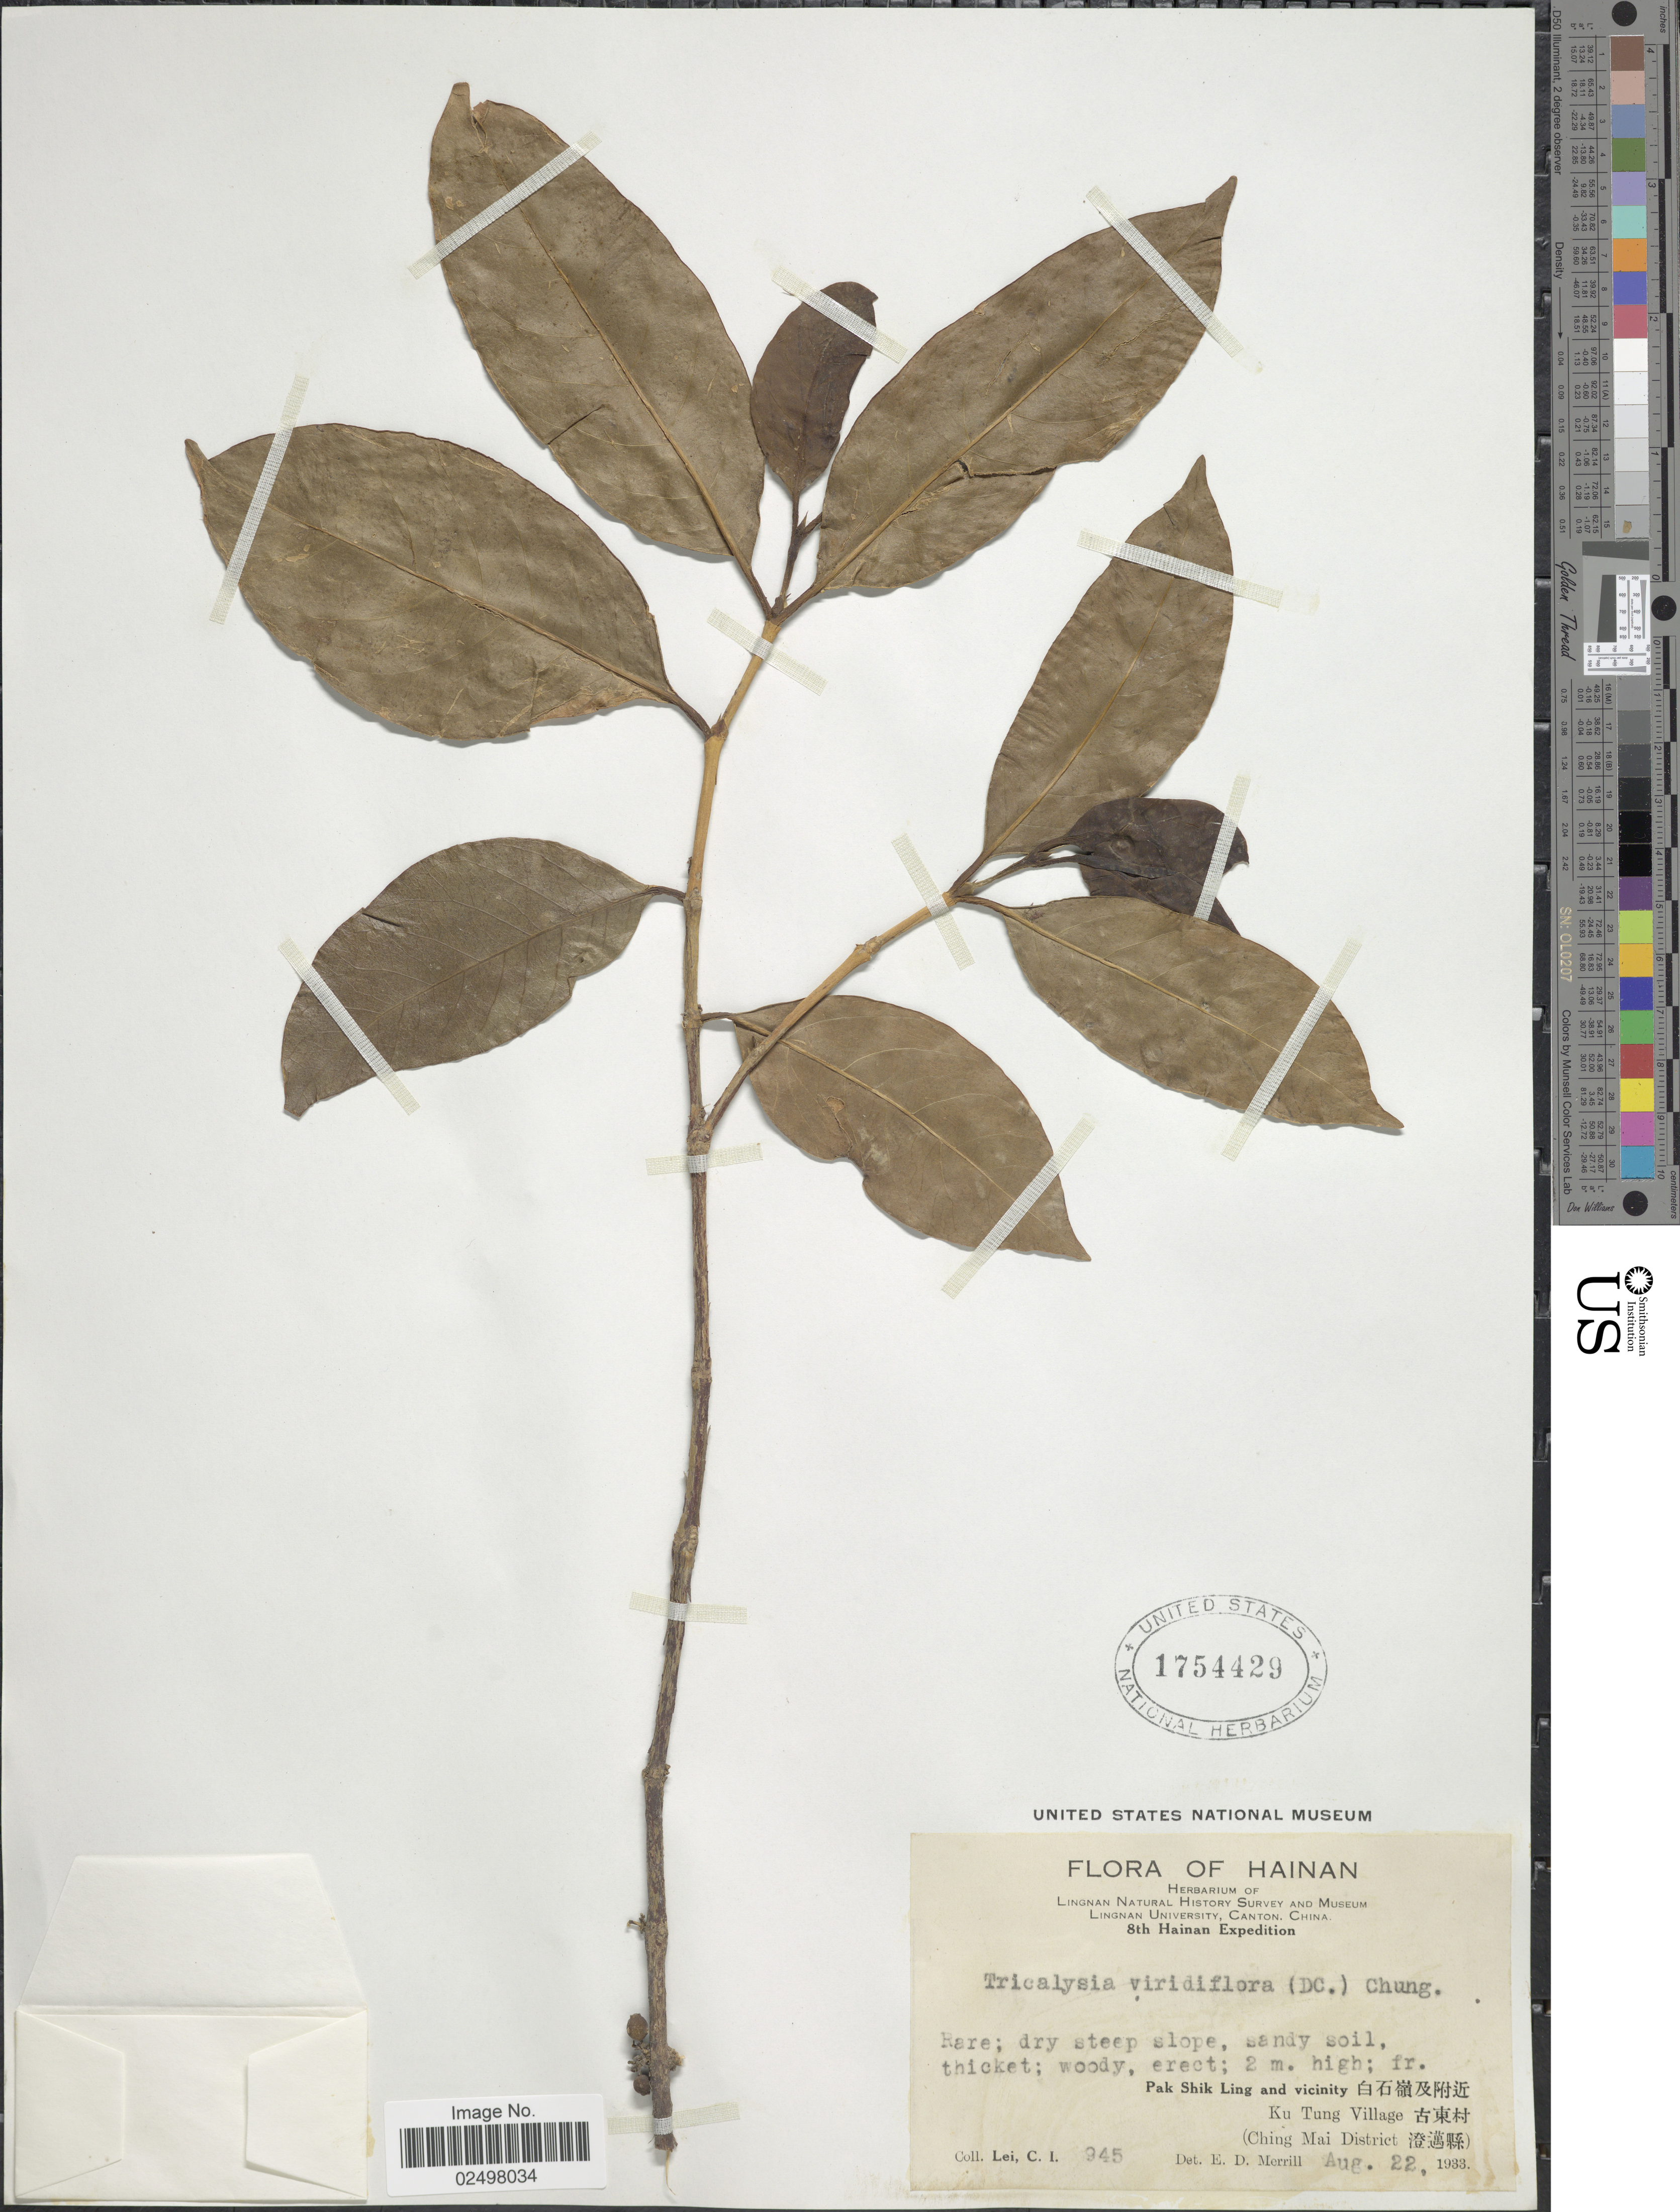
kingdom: Plantae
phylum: Tracheophyta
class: Magnoliopsida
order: Gentianales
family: Rubiaceae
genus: Tricalysia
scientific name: Tricalysia dubia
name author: (Lindl.) Ohwi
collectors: C. I. Lei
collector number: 945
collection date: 1933-08-22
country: China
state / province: Hainan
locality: Pak Shik Ling and vicinity, Ku Tung Village (Ching Mai District)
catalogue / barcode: US 1754429